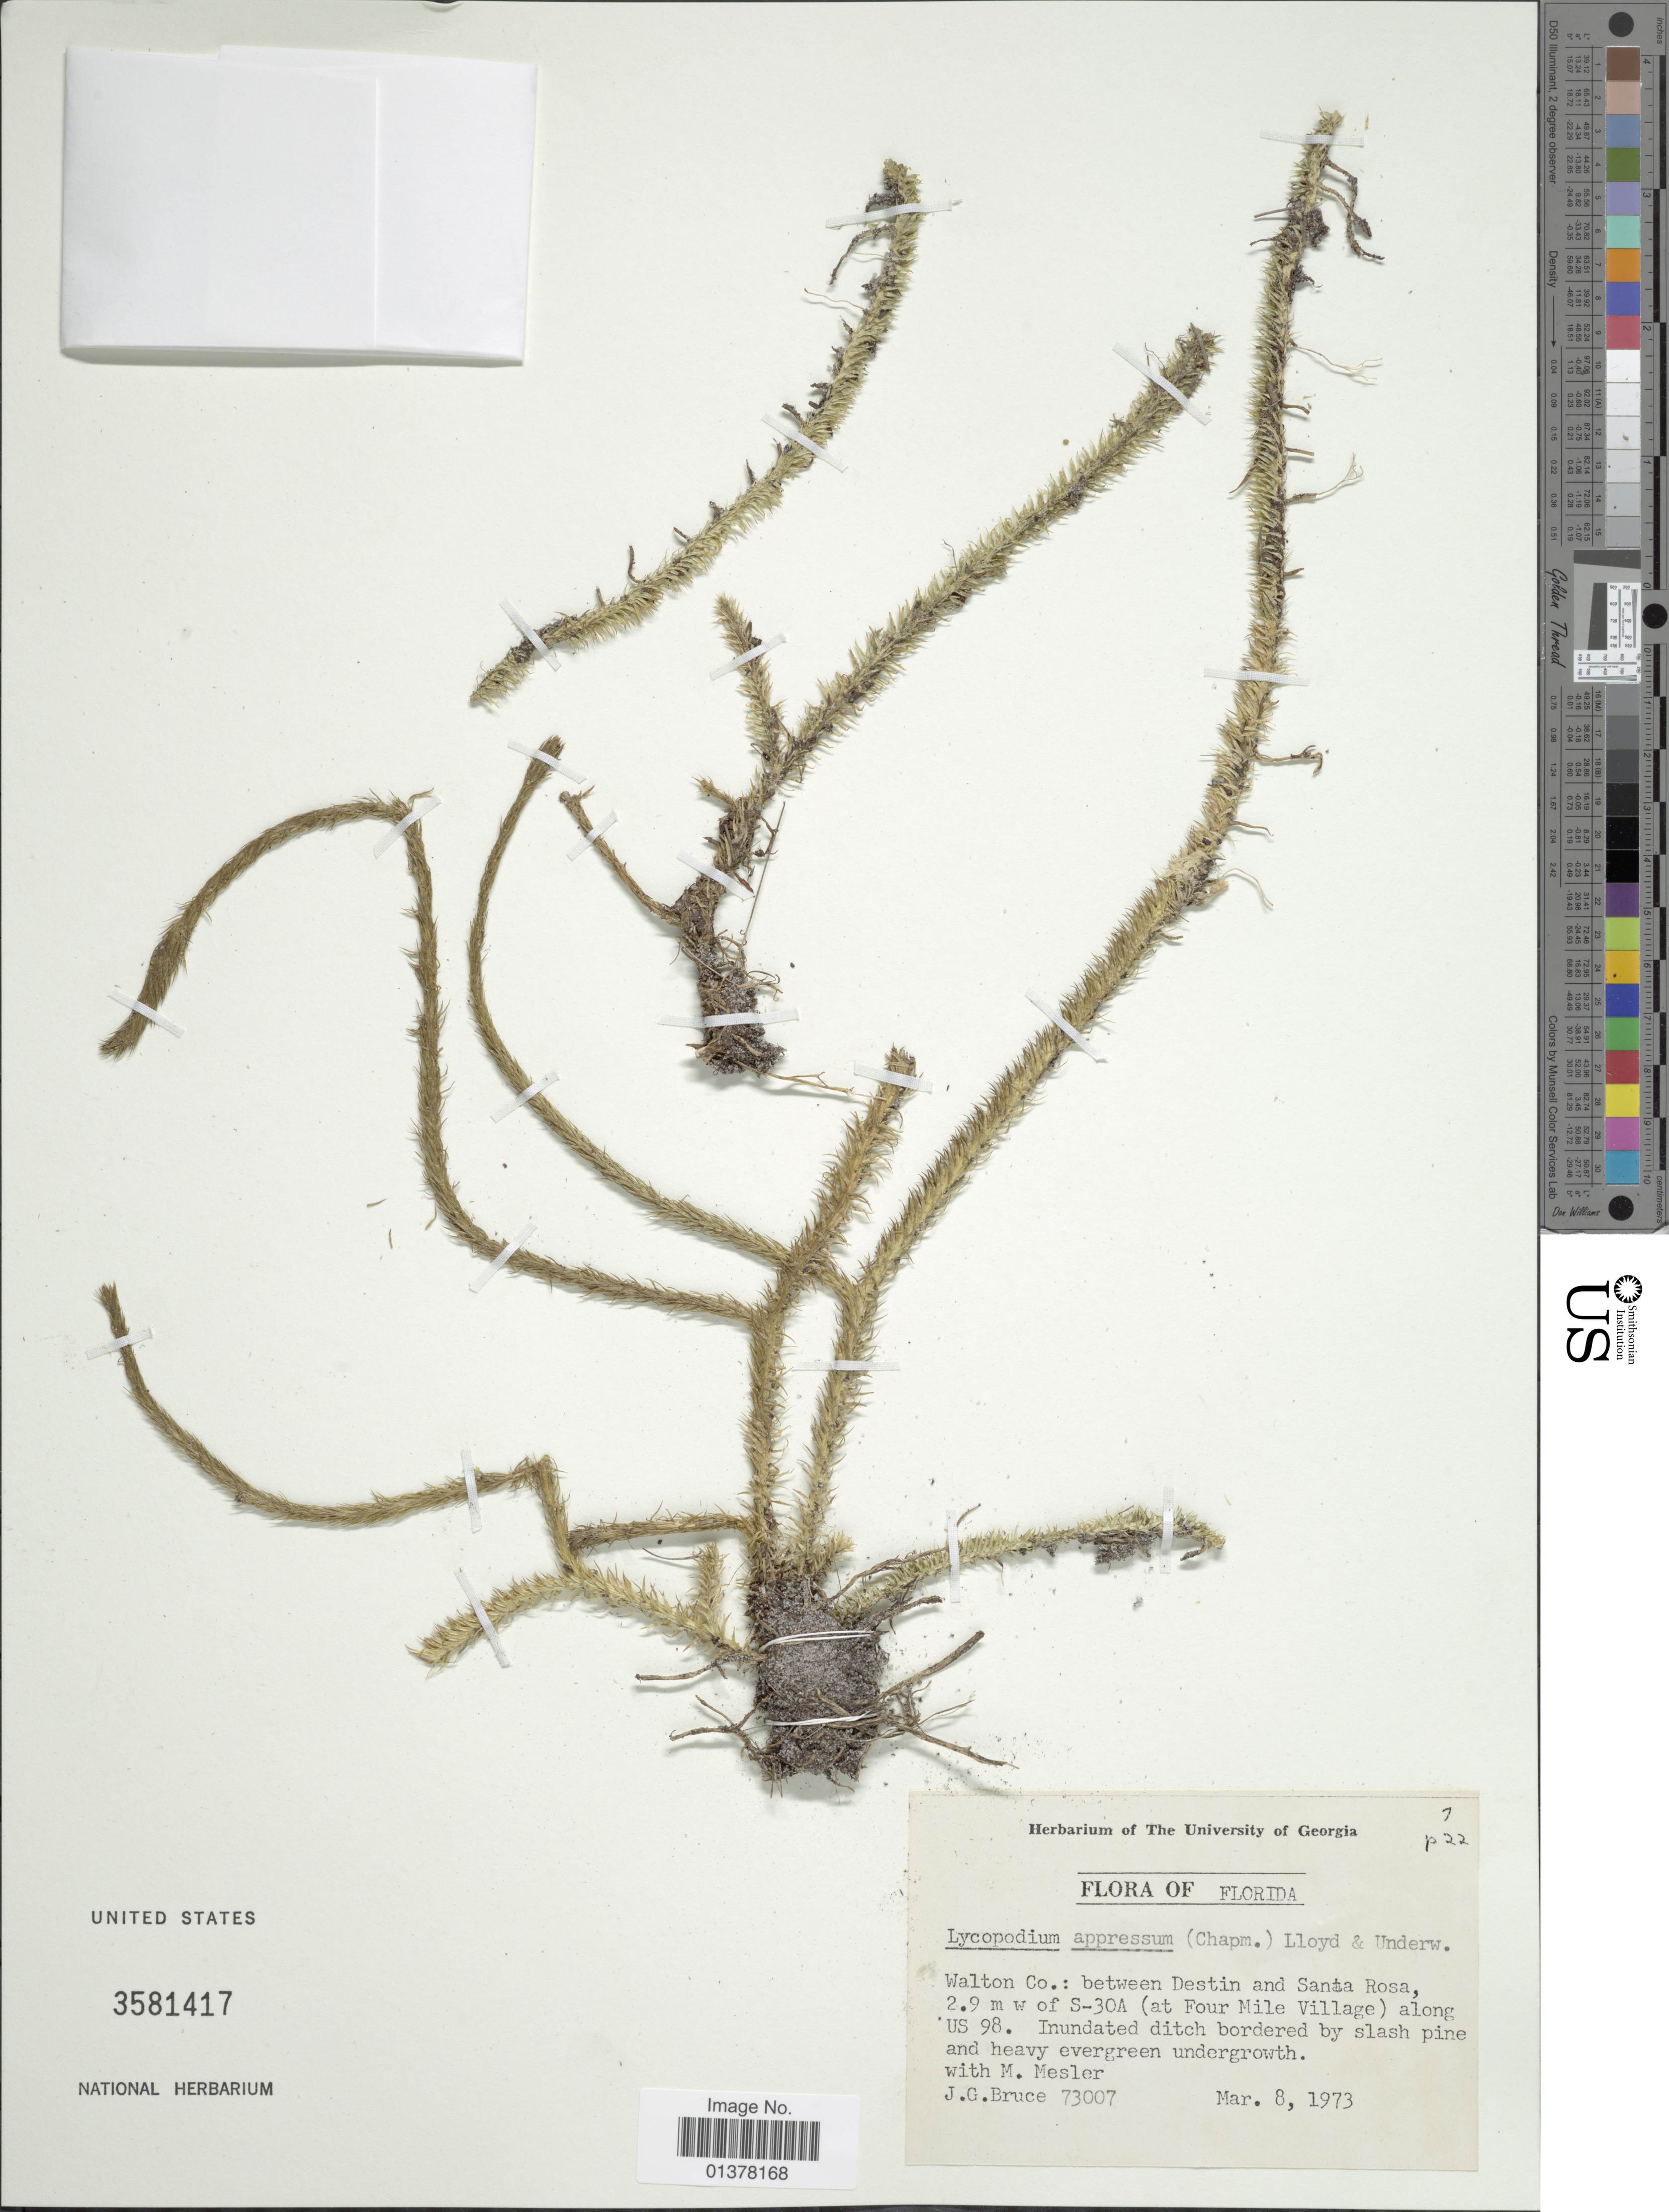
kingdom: Plantae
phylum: Tracheophyta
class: Lycopodiopsida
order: Lycopodiales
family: Lycopodiaceae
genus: Lycopodiella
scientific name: Lycopodiella appressa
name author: (Chapm.) Cranfill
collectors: J. Bruce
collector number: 73007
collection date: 1973-03-08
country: United States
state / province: Florida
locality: Walton Co.: between Destin and Santa Rosa, 2.9 mi w of S-30A(at Four Mile Village) along US98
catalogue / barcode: US 3581417